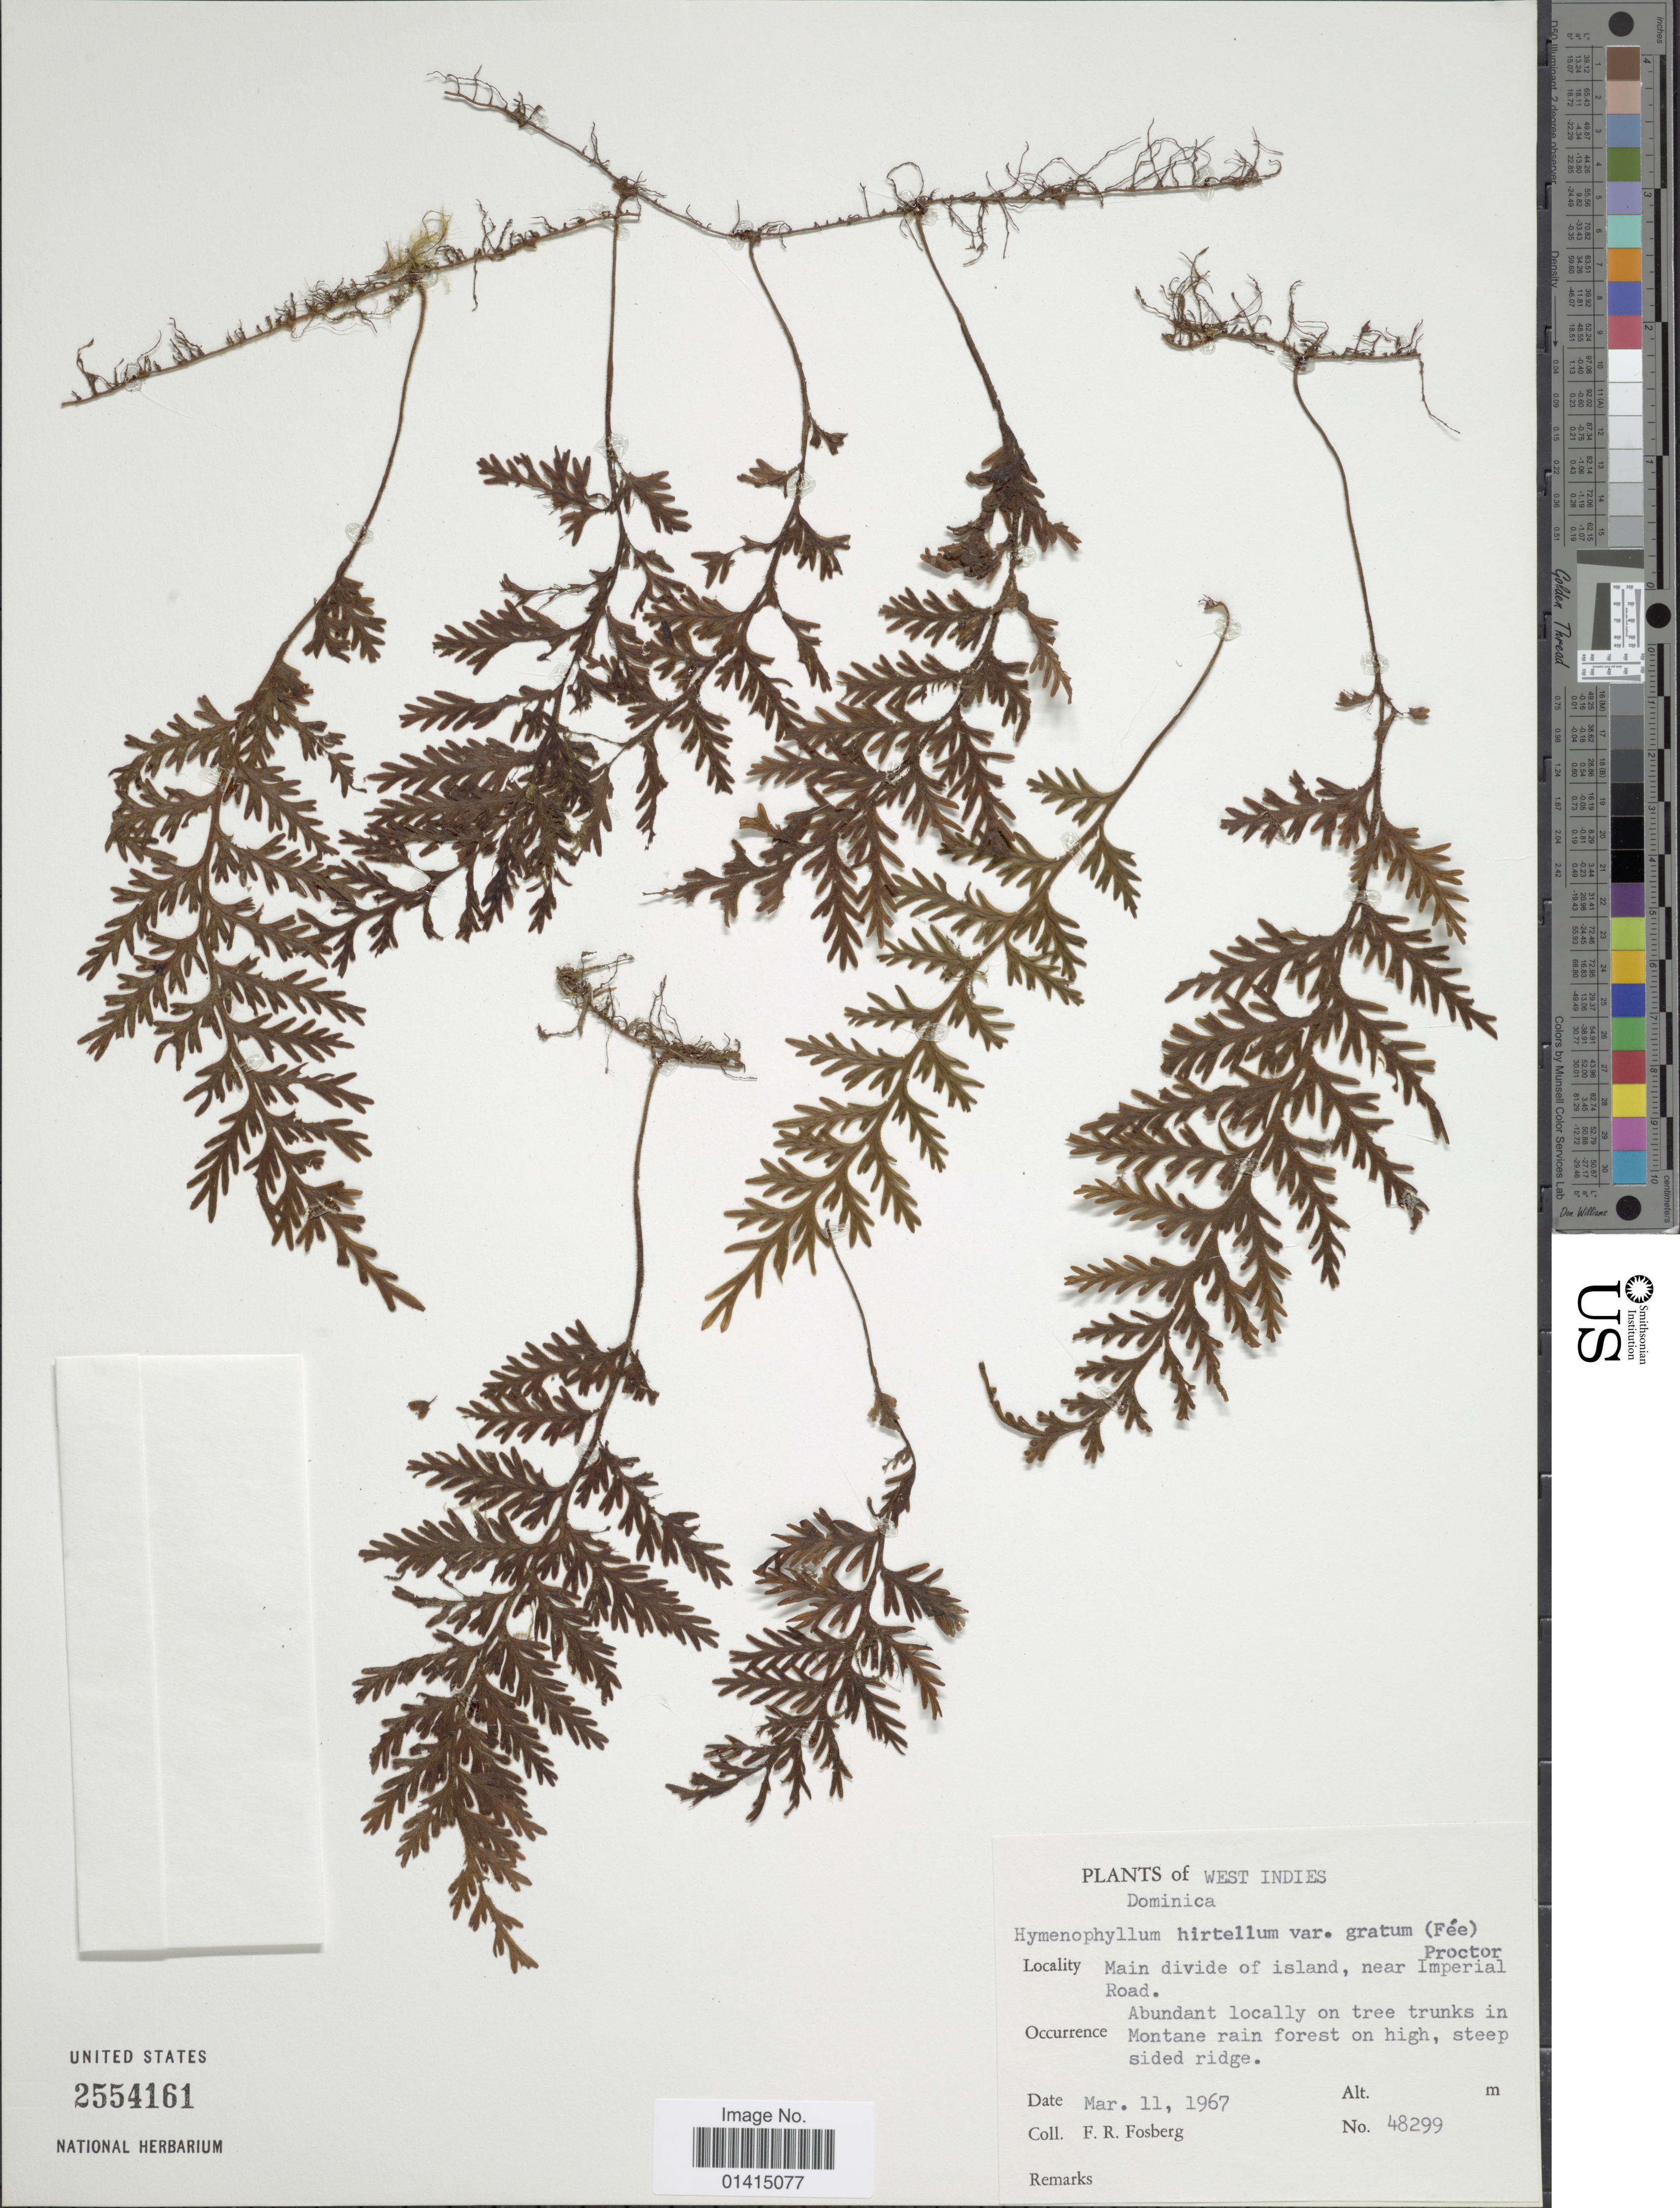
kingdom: Plantae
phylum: Tracheophyta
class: Polypodiopsida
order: Hymenophyllales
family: Hymenophyllaceae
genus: Hymenophyllum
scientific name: Hymenophyllum hirtellum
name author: Sw. in Schrad.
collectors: F. R. Fosberg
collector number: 48299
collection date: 1967-03-11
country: Dominica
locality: West Indies, Dominica, Main divide of island, near Imperial Road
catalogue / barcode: US 2554161